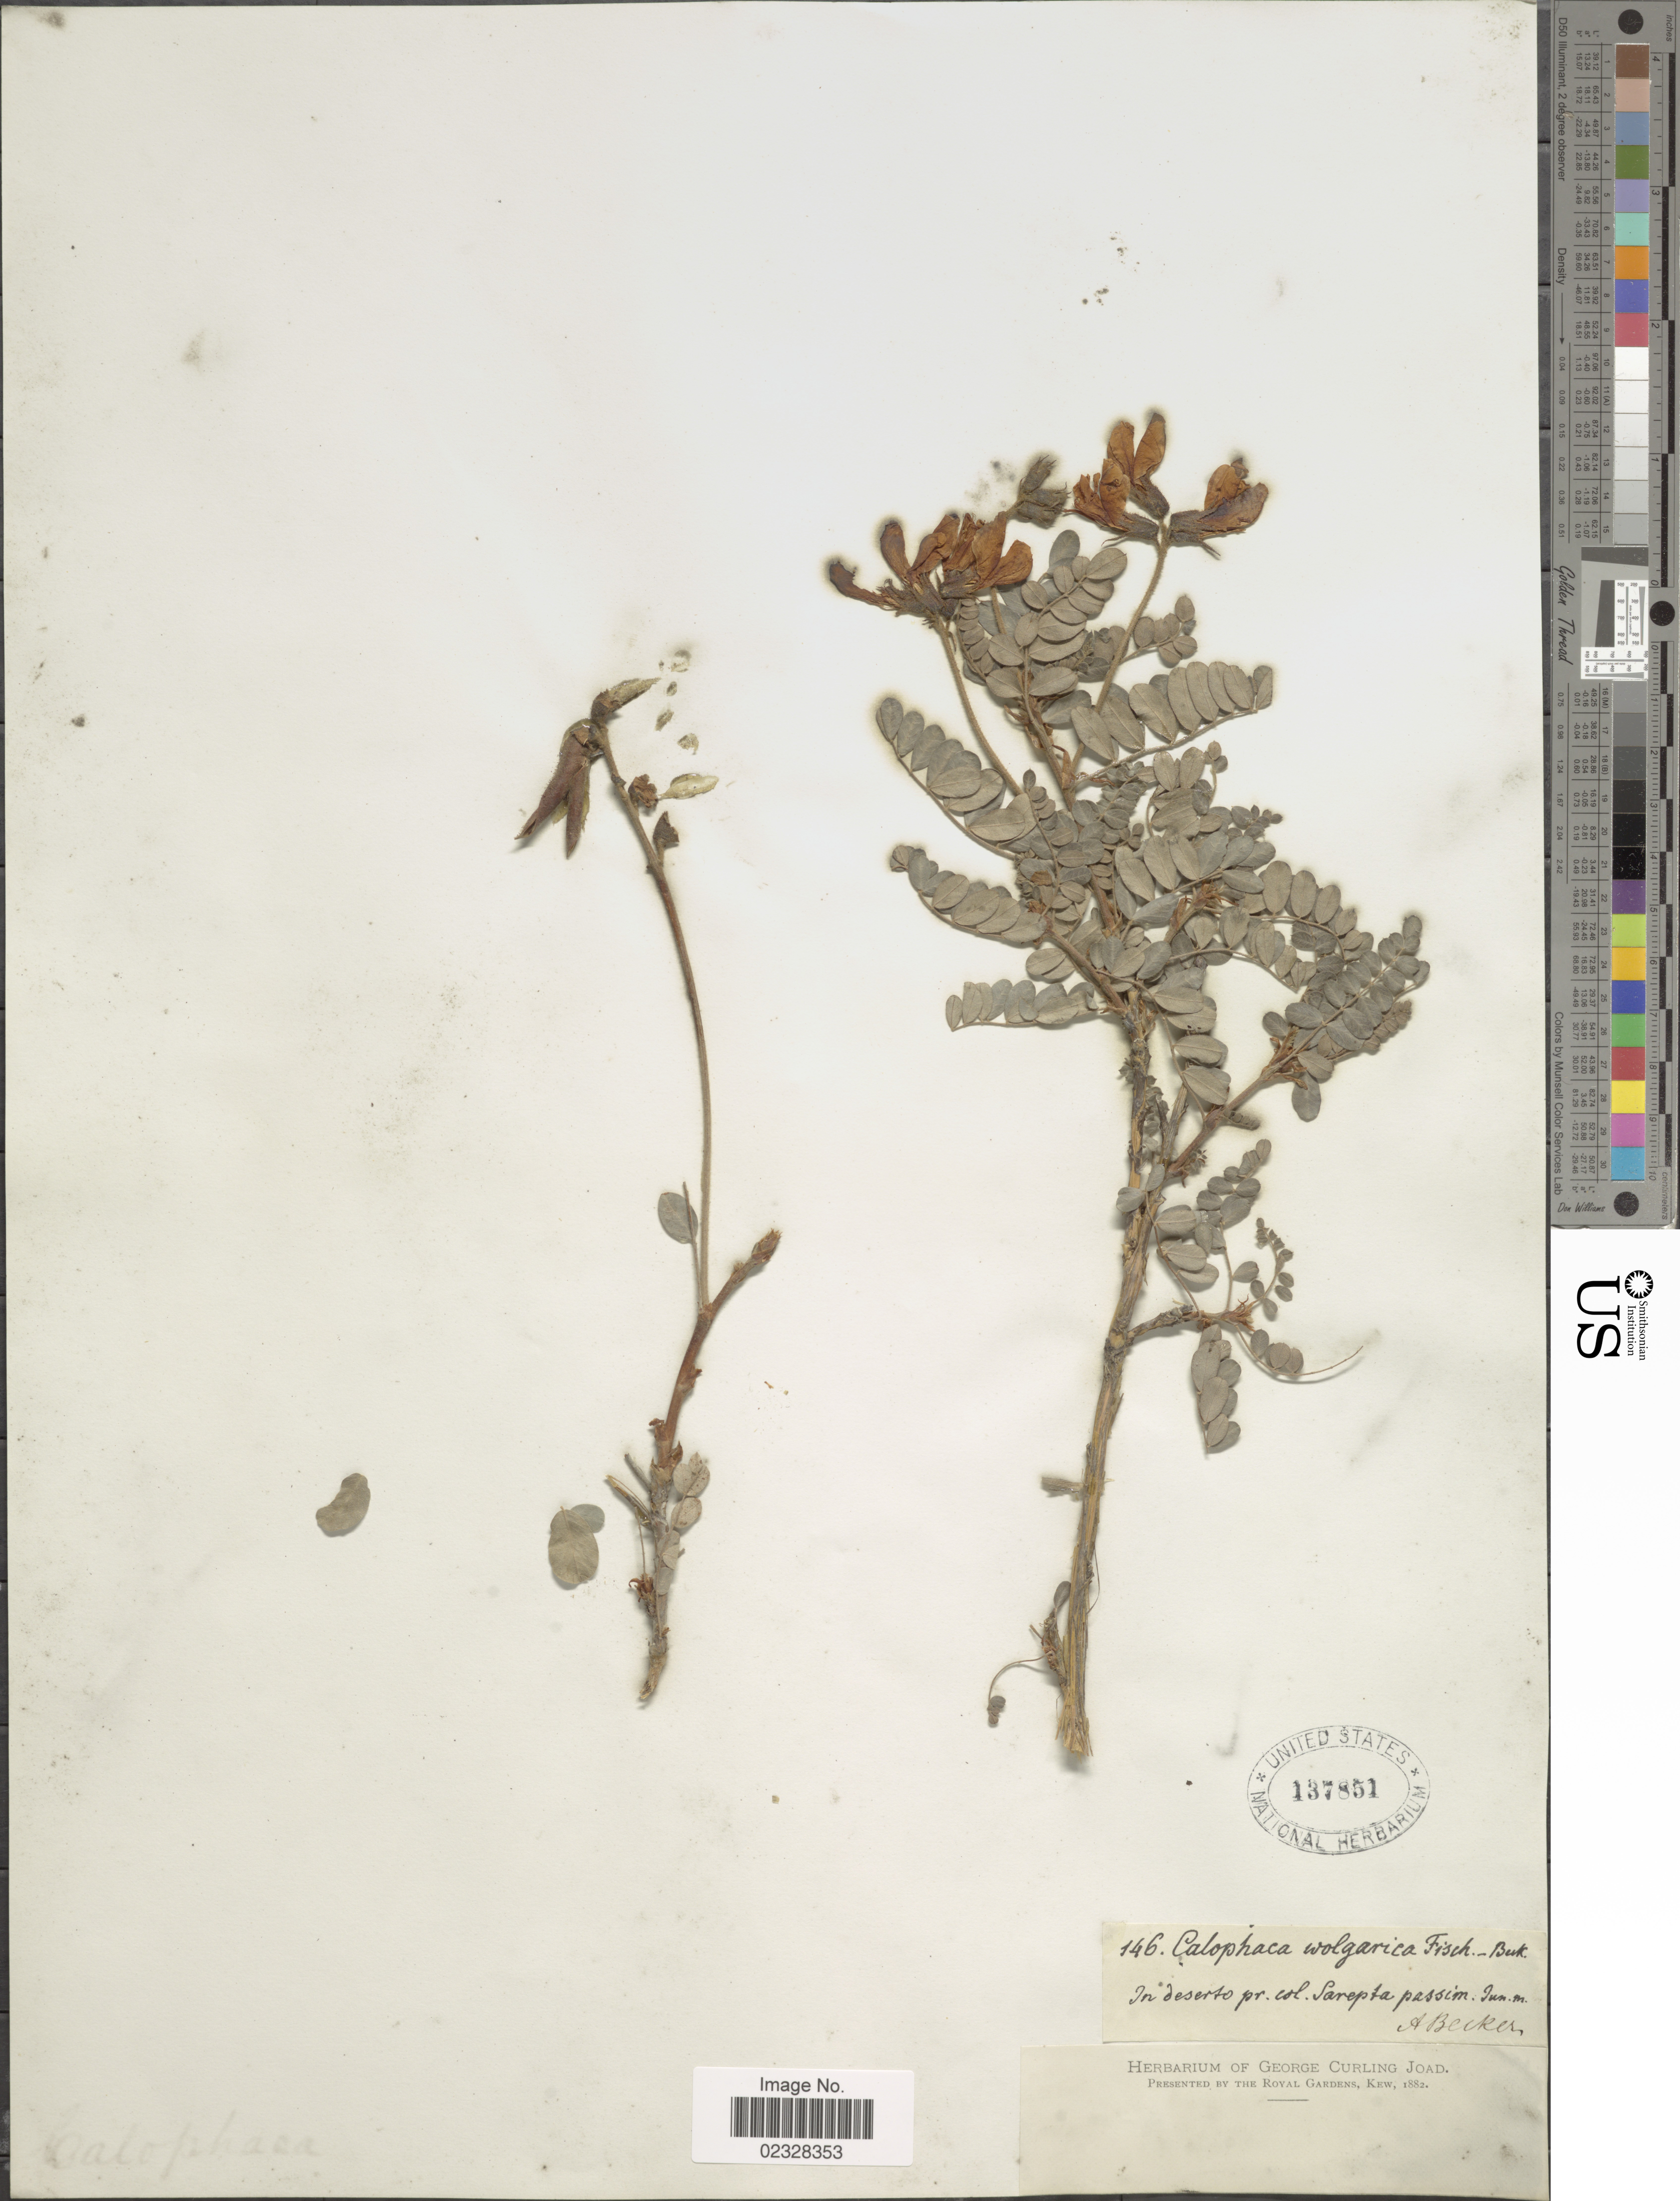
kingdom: Plantae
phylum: Tracheophyta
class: Magnoliopsida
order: Fabales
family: Fabaceae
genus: Calophaca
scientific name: Calophaca wolgarica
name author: Fisch.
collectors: A. Becker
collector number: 146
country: Russian Federation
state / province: Volgograd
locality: In desert pr. col. Sarepta passim.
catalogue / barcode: US 137851